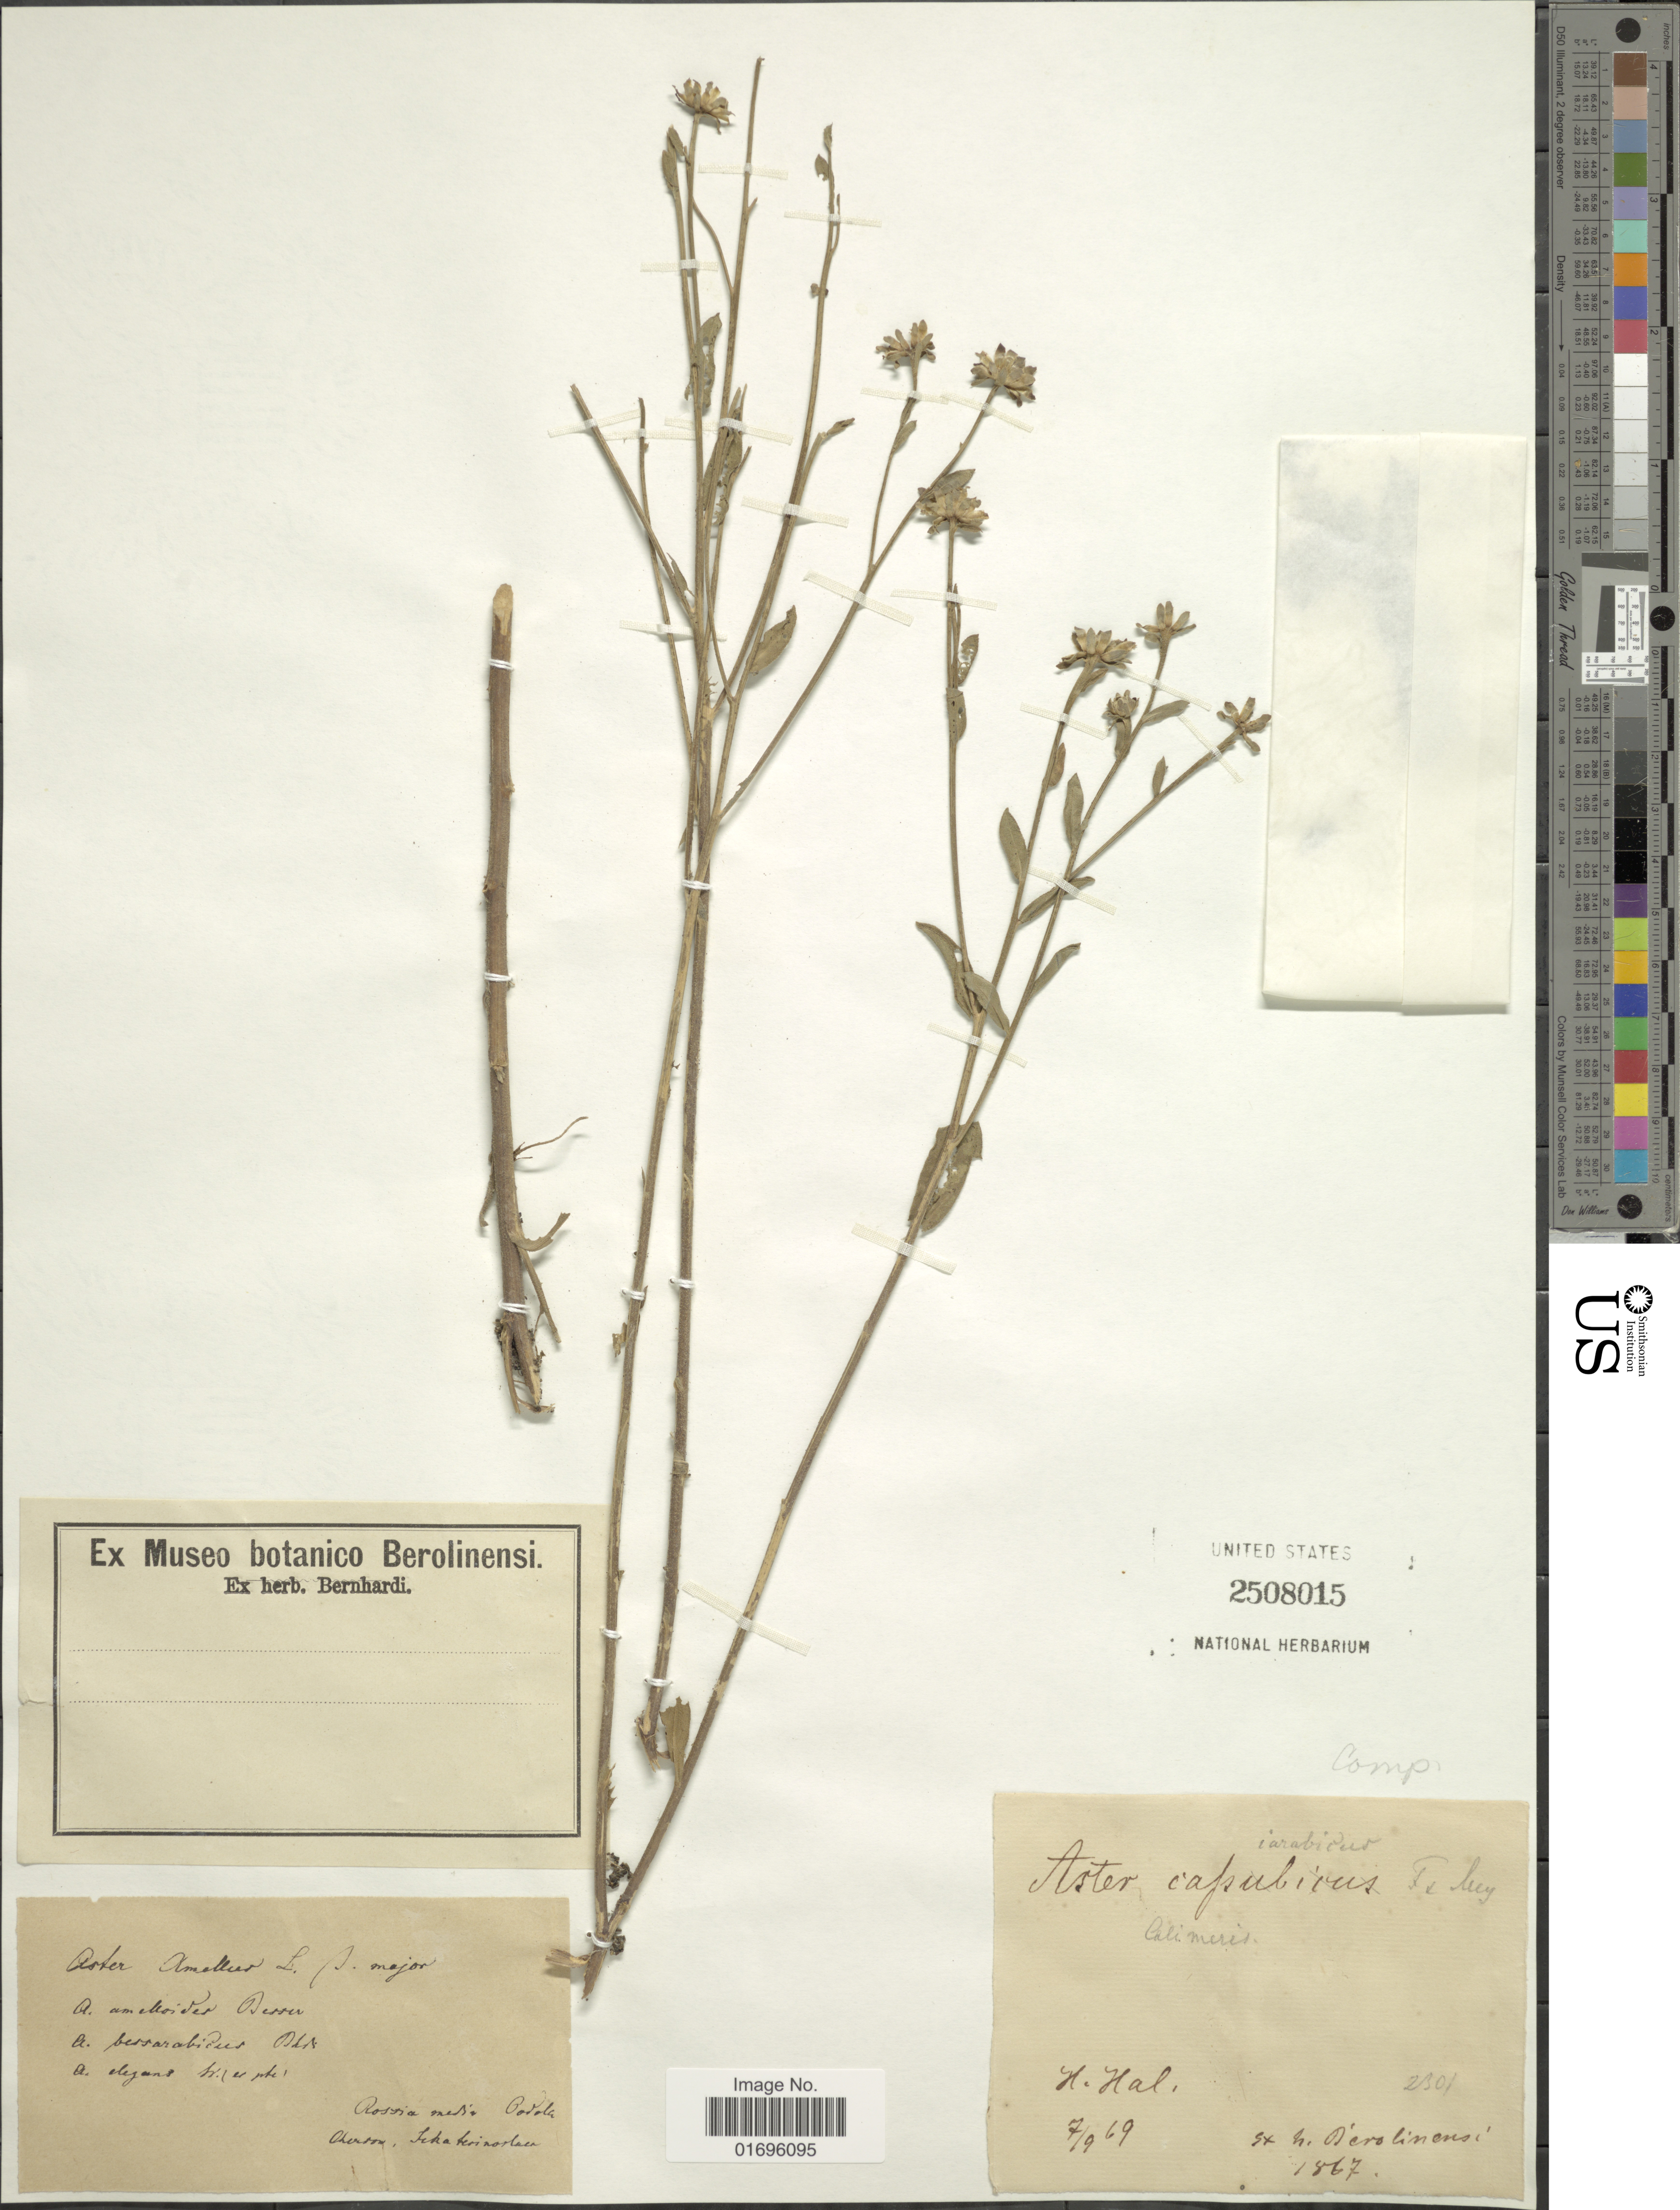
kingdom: Plantae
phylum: Tracheophyta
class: Magnoliopsida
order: Asterales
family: Asteraceae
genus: Aster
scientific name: Aster amellus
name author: L.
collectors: H. Hal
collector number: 2301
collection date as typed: Transcribed d/m/y: 7/9/69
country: Ukraine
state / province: Dnipropetrovs'k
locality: St h. Berolinensi. Cherson, Ekaterinoslav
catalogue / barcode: US 2508015